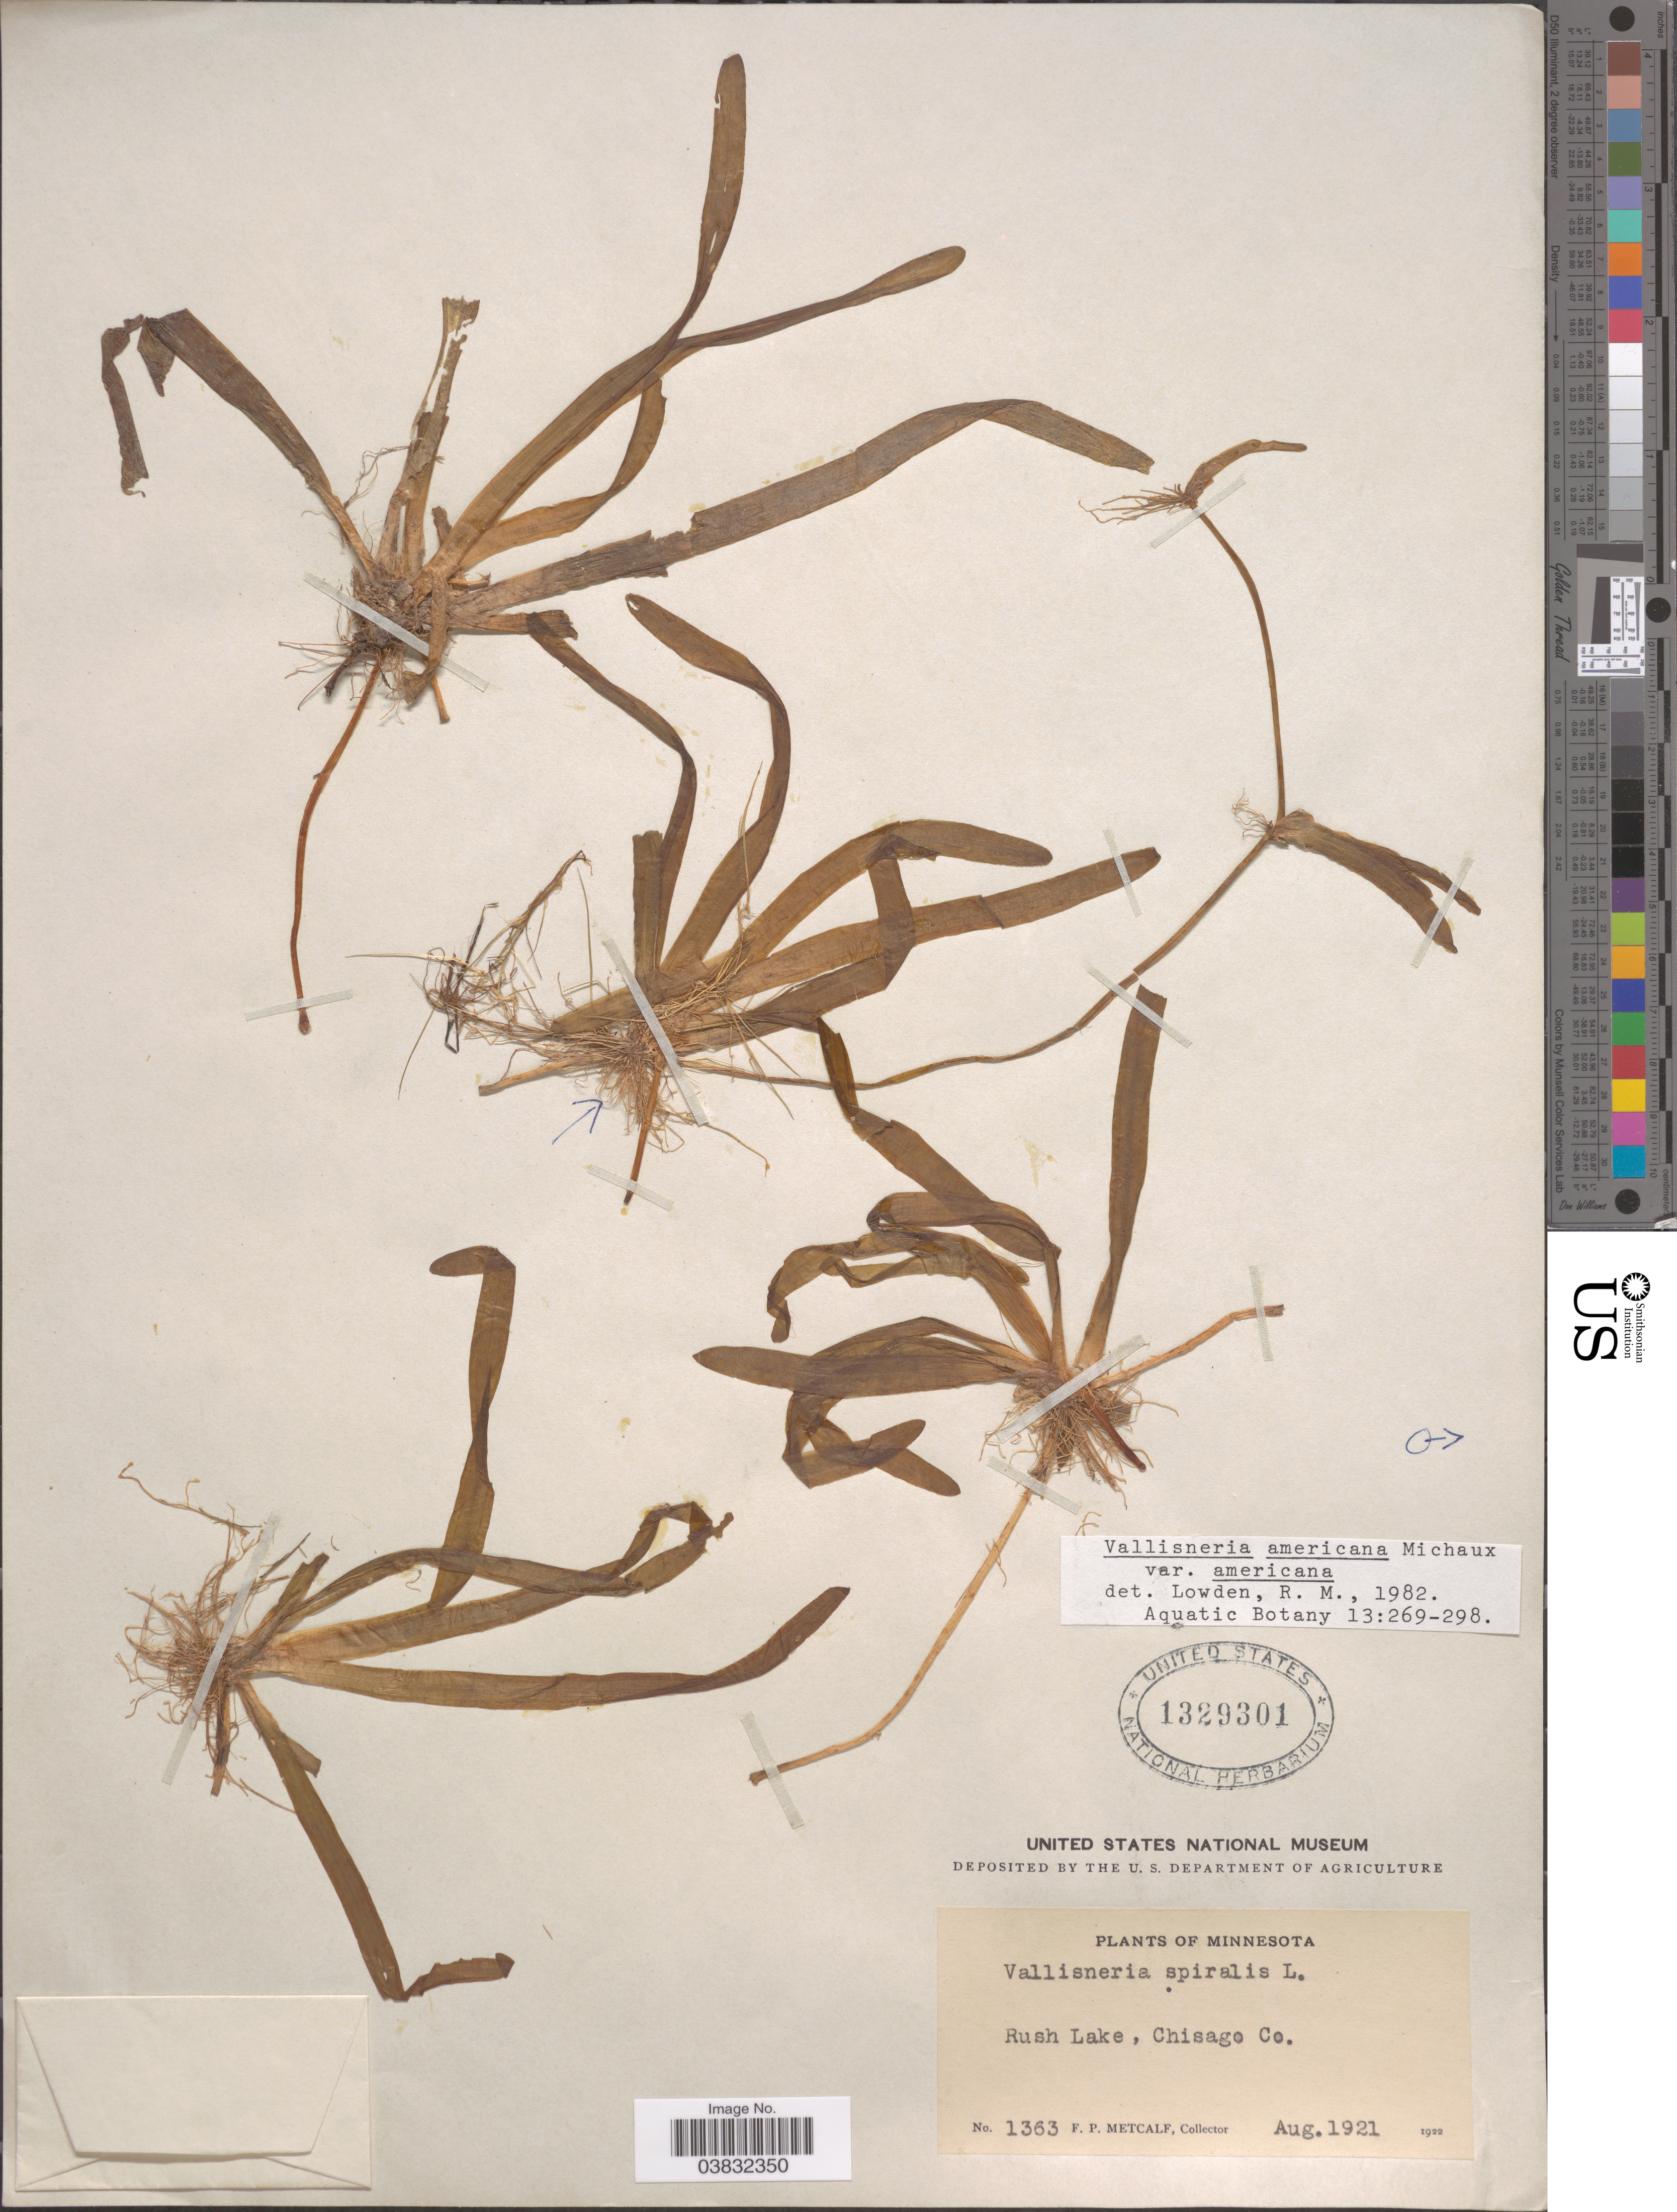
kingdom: Plantae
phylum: Tracheophyta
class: Liliopsida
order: Alismatales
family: Hydrocharitaceae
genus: Vallisneria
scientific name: Vallisneria americana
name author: Michx.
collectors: F. Metcalf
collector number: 1363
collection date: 1921-08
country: United States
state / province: Minnesota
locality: Rush Lake, Chisago Co.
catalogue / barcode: US 1329301